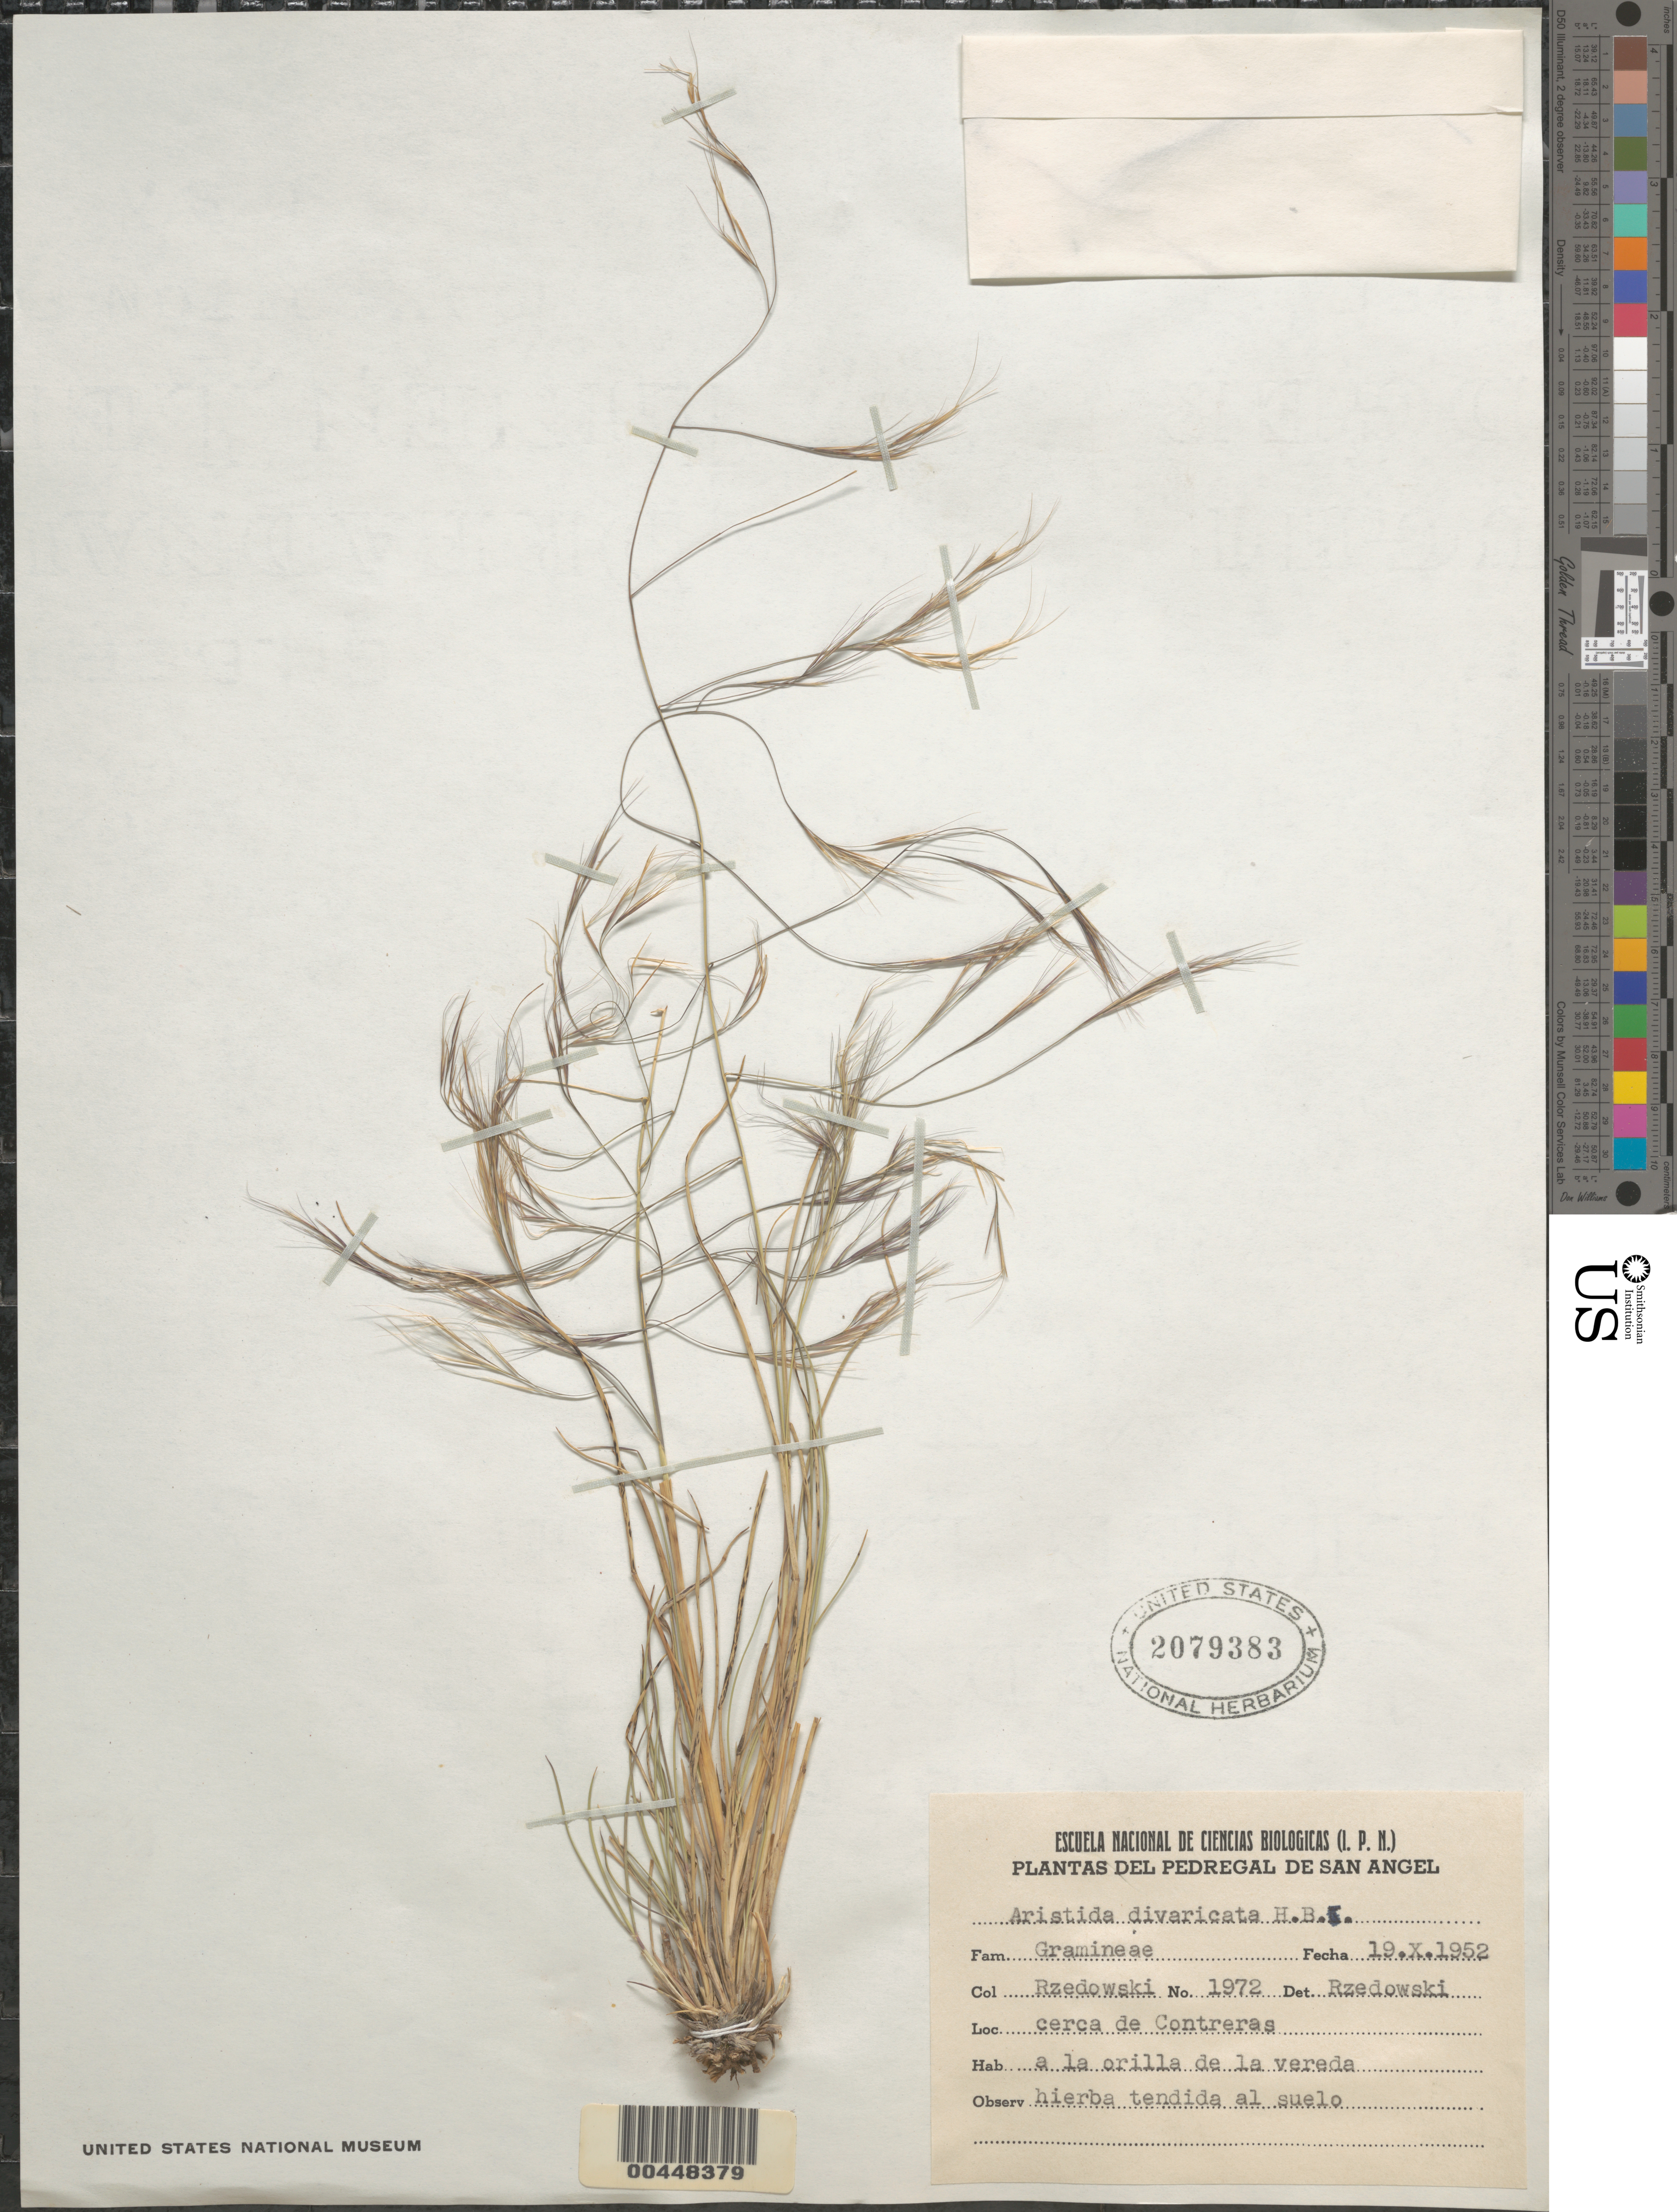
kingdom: Plantae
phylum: Tracheophyta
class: Liliopsida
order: Poales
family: Poaceae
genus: Aristida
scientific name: Aristida divaricata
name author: Humb. & Bonpl. ex Willd.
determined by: Rzedowski, J.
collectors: J. Rzedowski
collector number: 1972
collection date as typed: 19 Oct 1952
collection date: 1952-10-19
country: Mexico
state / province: Distrito Federal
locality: Pedregal de San Angel, cerca de Contreras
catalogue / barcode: US 2079383